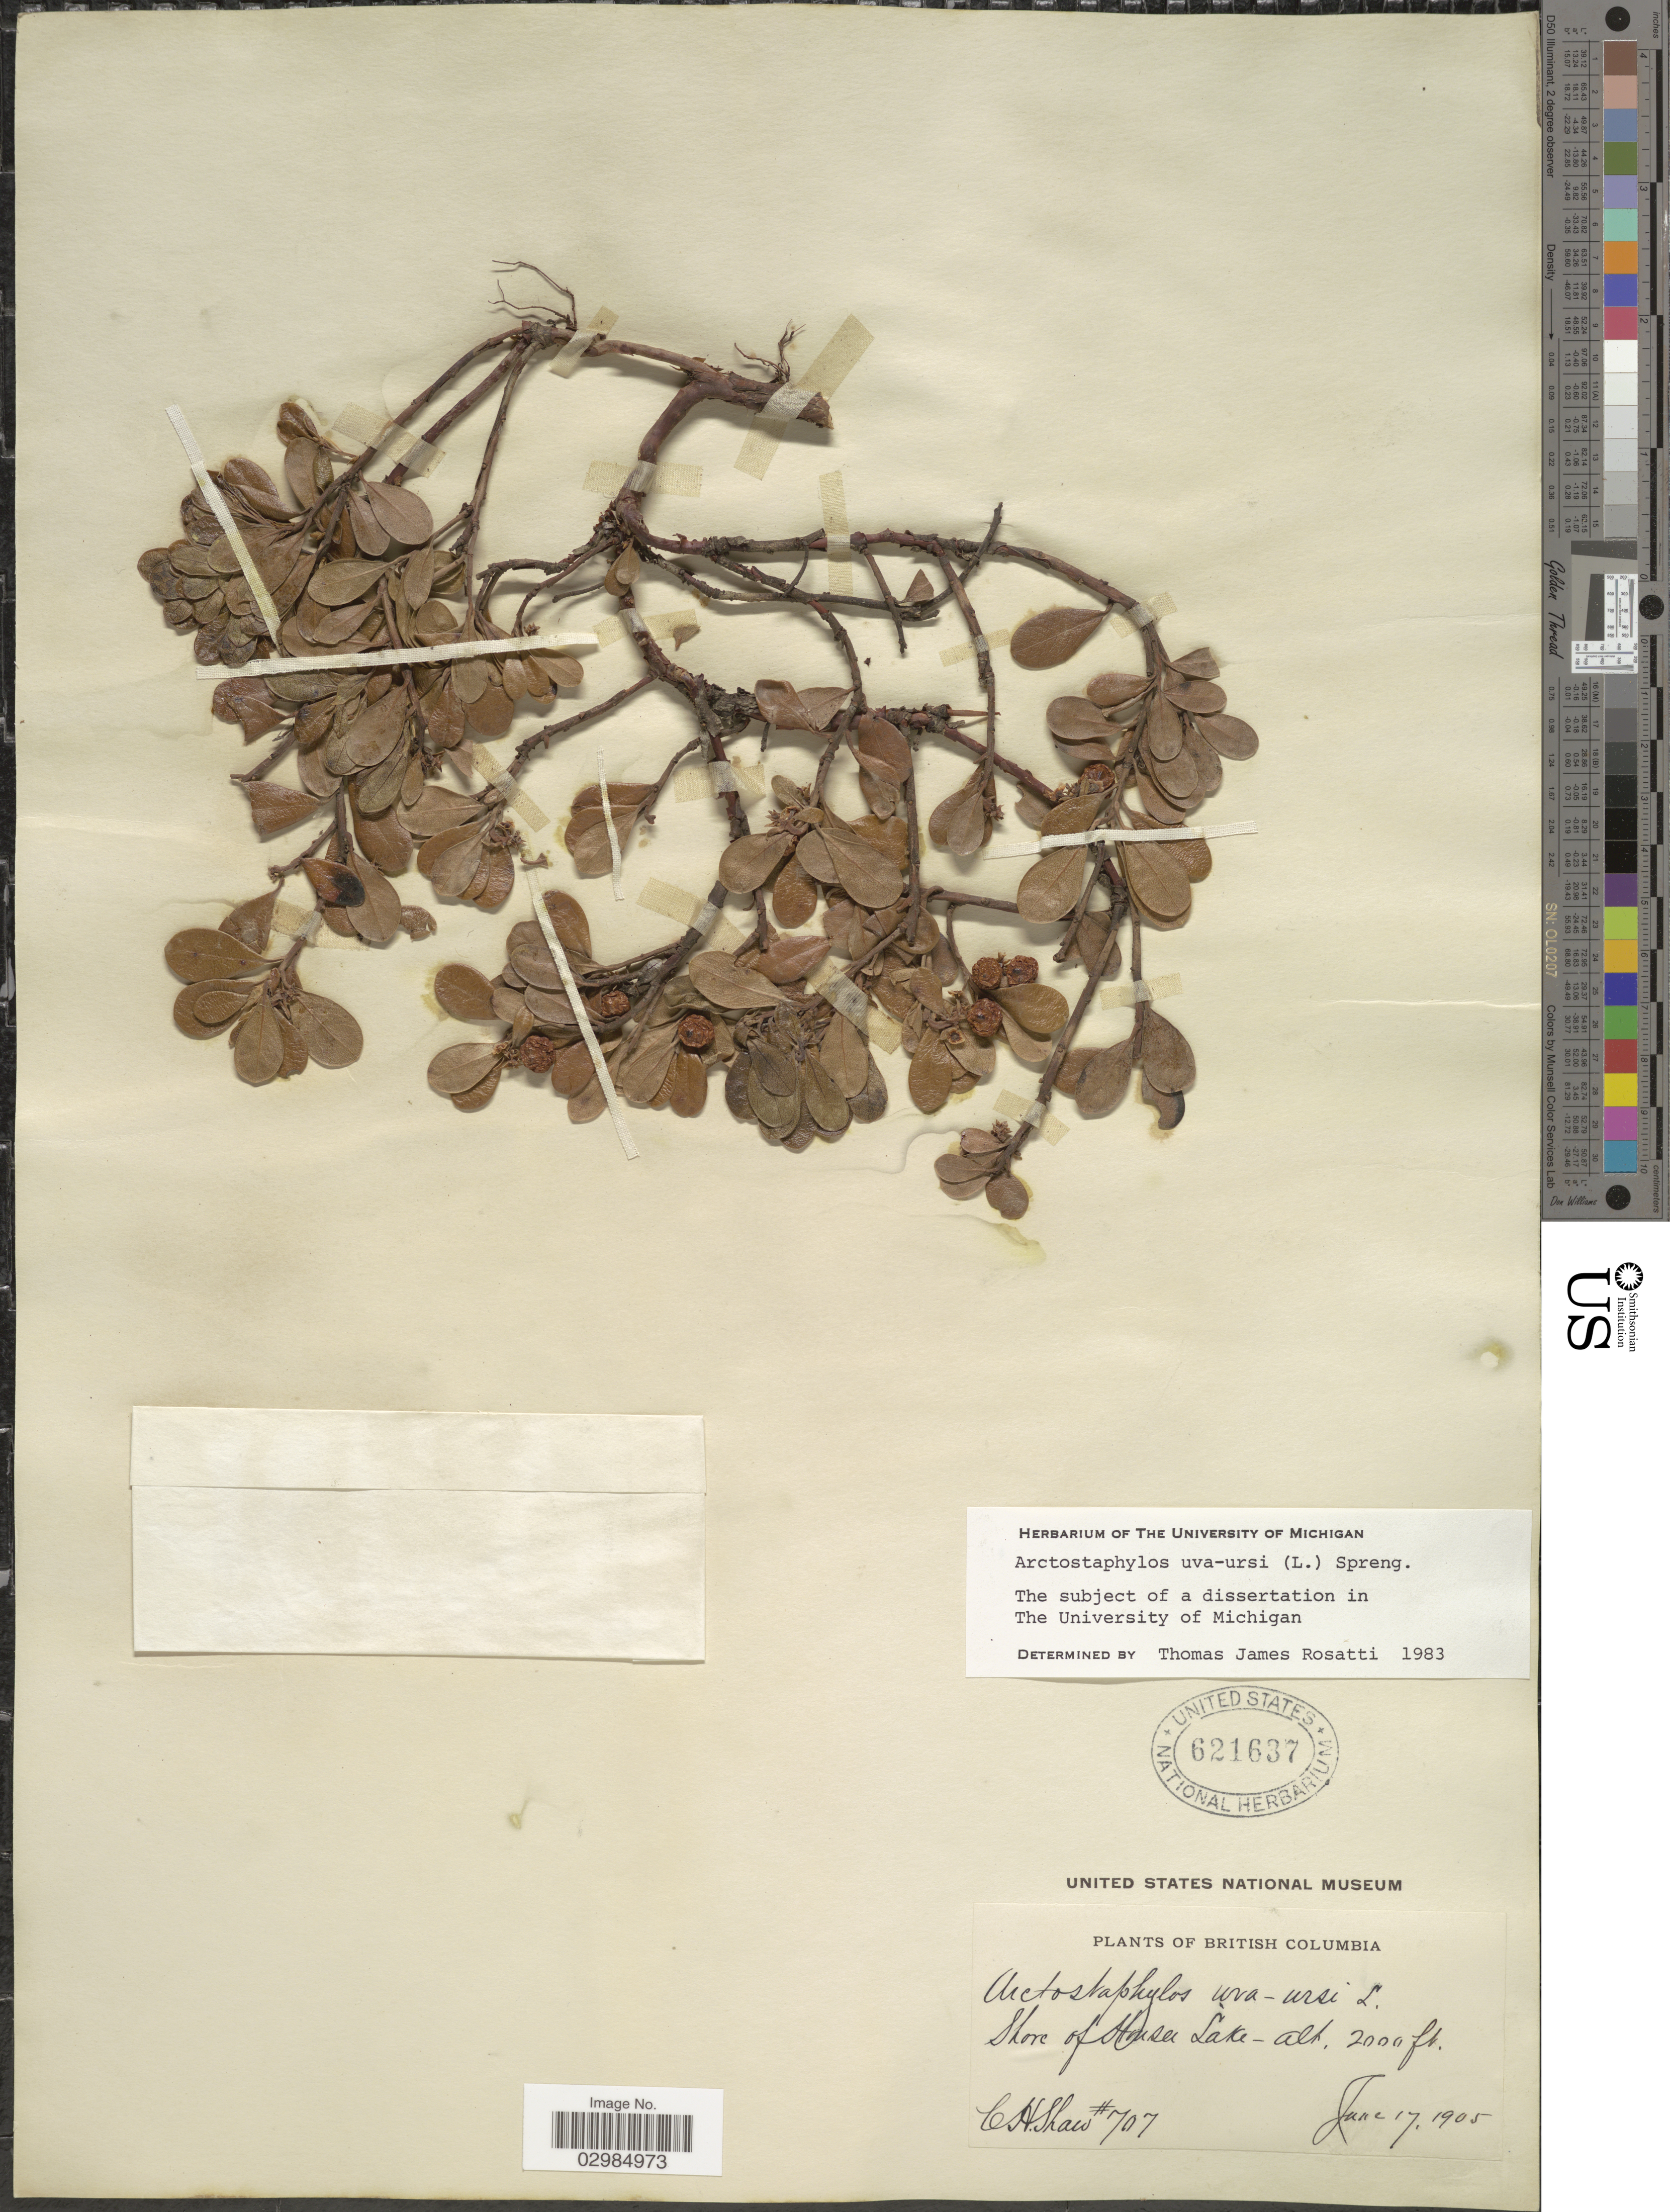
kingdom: Plantae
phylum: Tracheophyta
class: Magnoliopsida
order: Ericales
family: Ericaceae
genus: Arctostaphylos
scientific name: Arctostaphylos uva-ursi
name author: (L.) Spreng.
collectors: C. H. Shaw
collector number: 707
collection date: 1905-06-17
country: Canada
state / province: British Columbia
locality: Shore of Stinson Lake.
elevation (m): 610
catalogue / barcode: US 621637